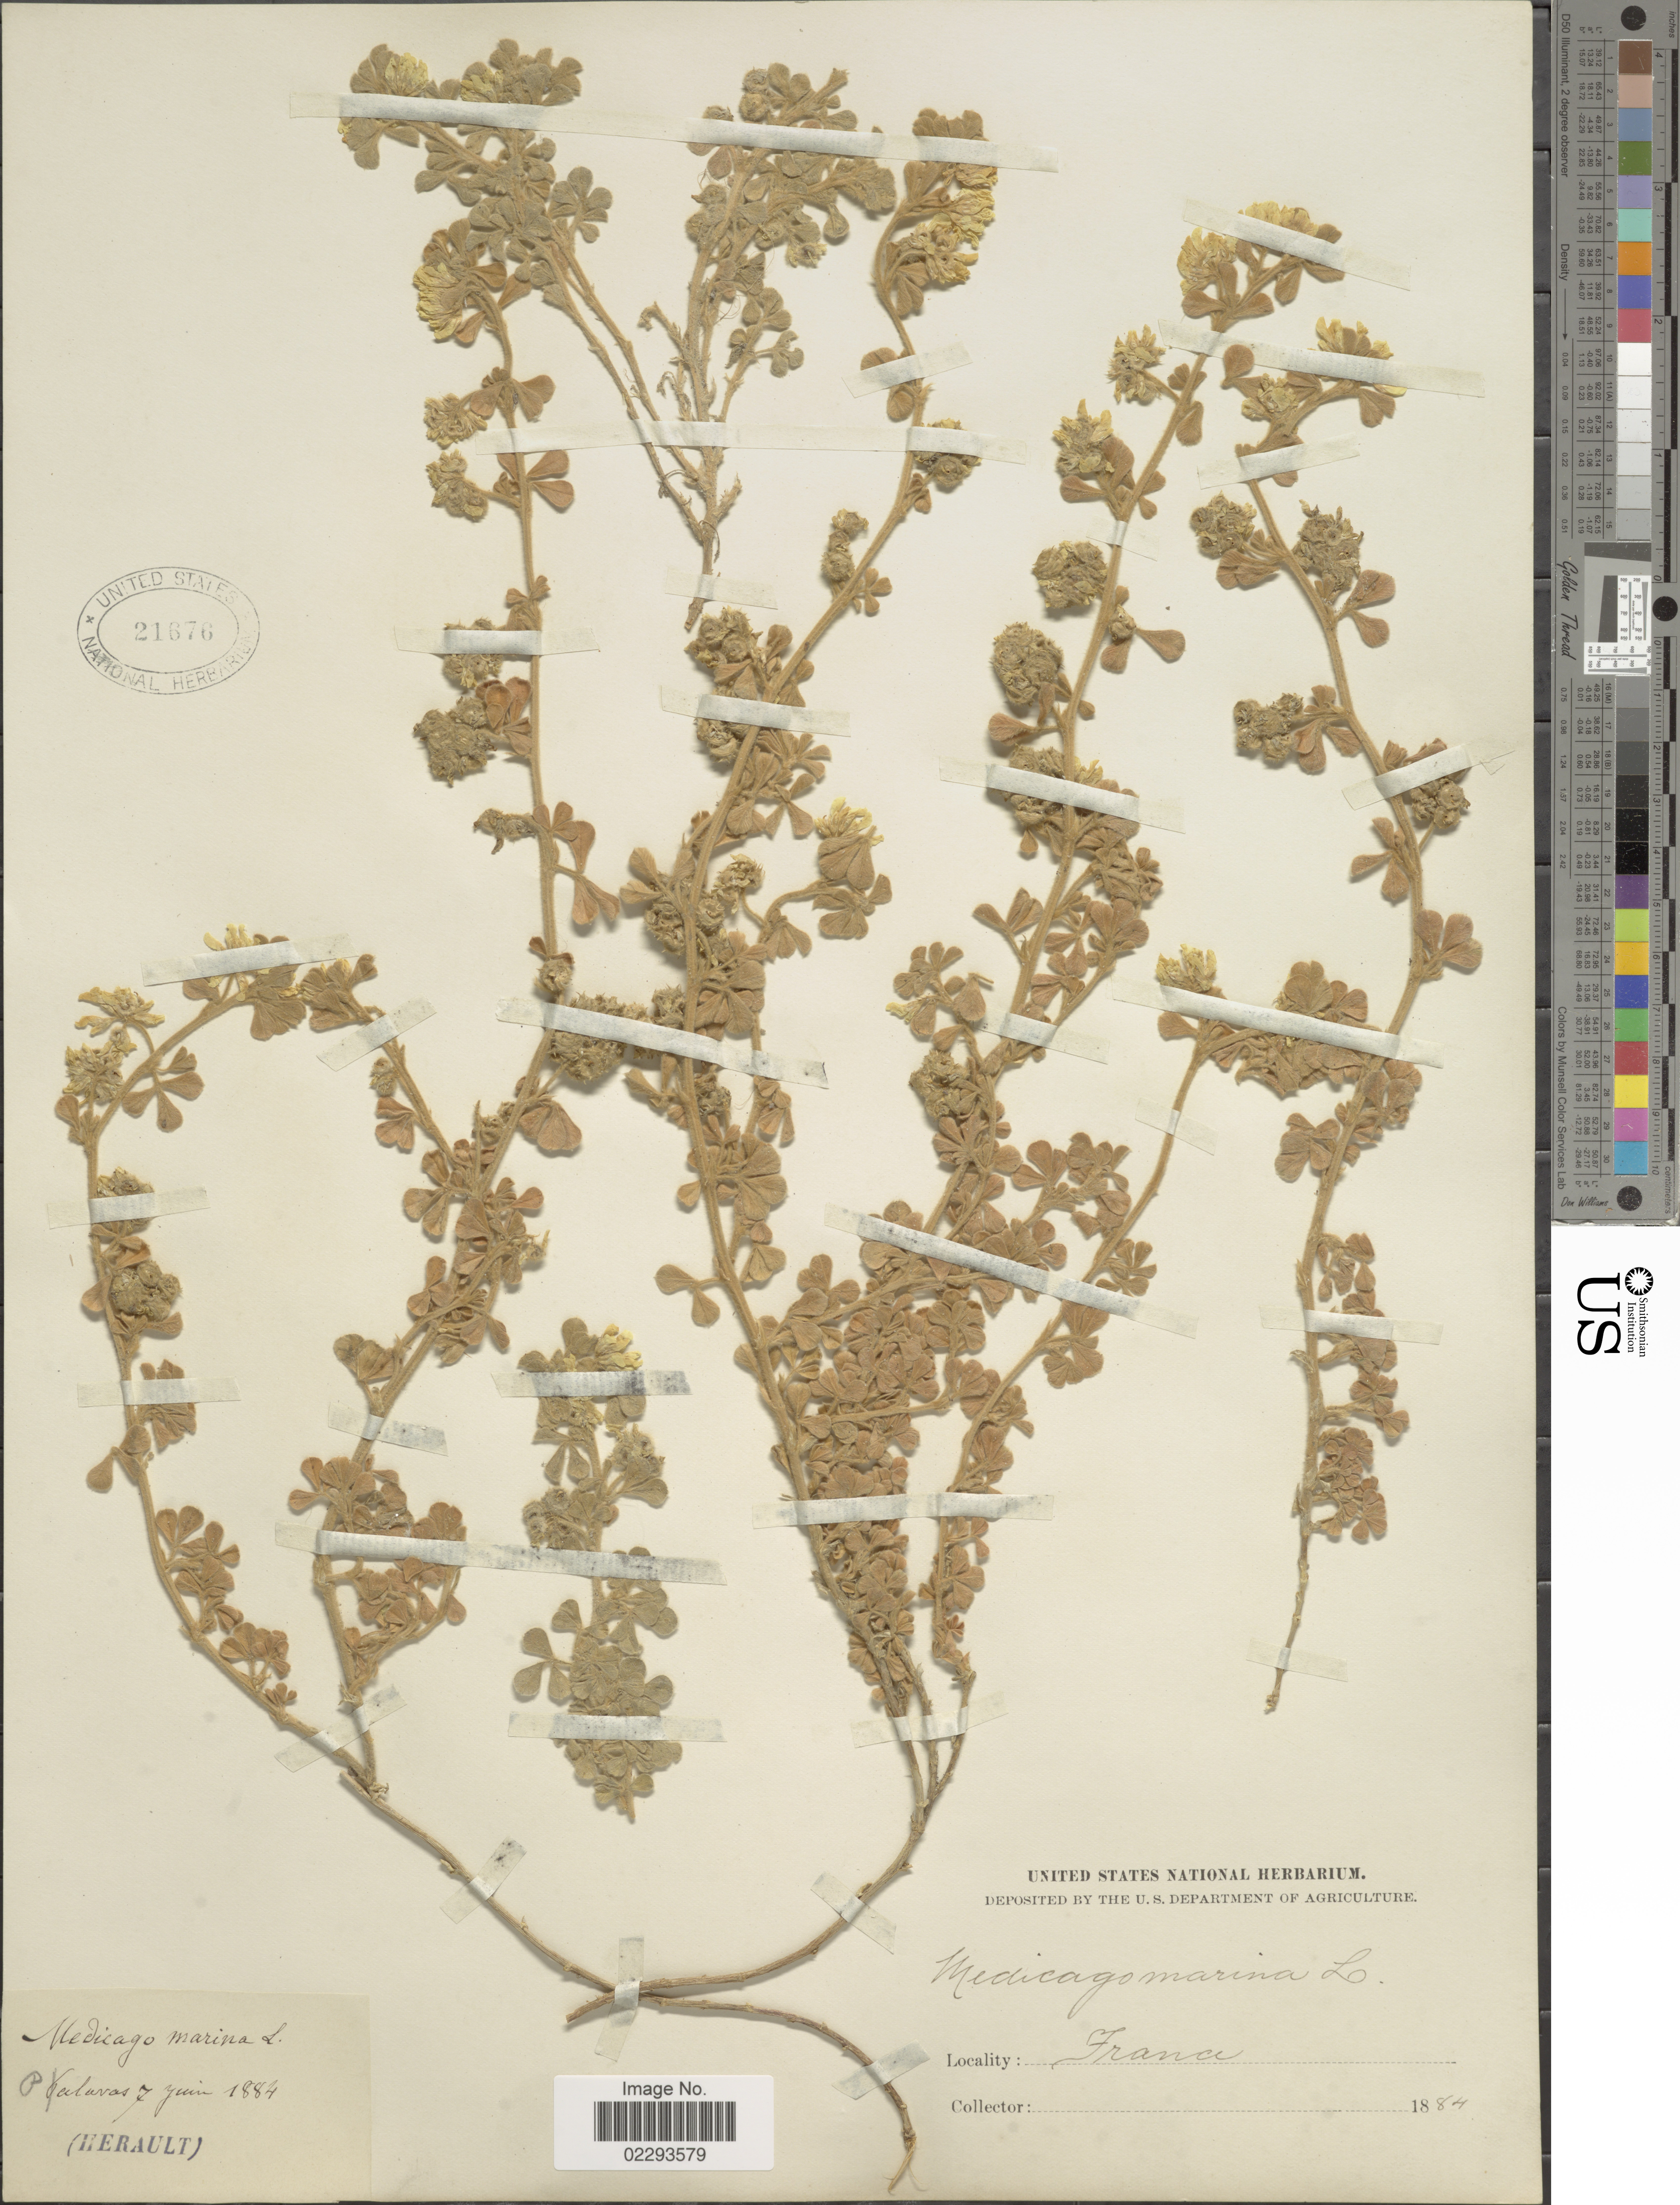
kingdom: Plantae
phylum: Tracheophyta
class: Magnoliopsida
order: Fabales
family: Fabaceae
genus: Medicago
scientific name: Medicago marina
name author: L.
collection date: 1884-06-07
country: France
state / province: Occitanie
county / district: Hérault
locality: Palavas [unsure placement] [interpreted]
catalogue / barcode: US 21676